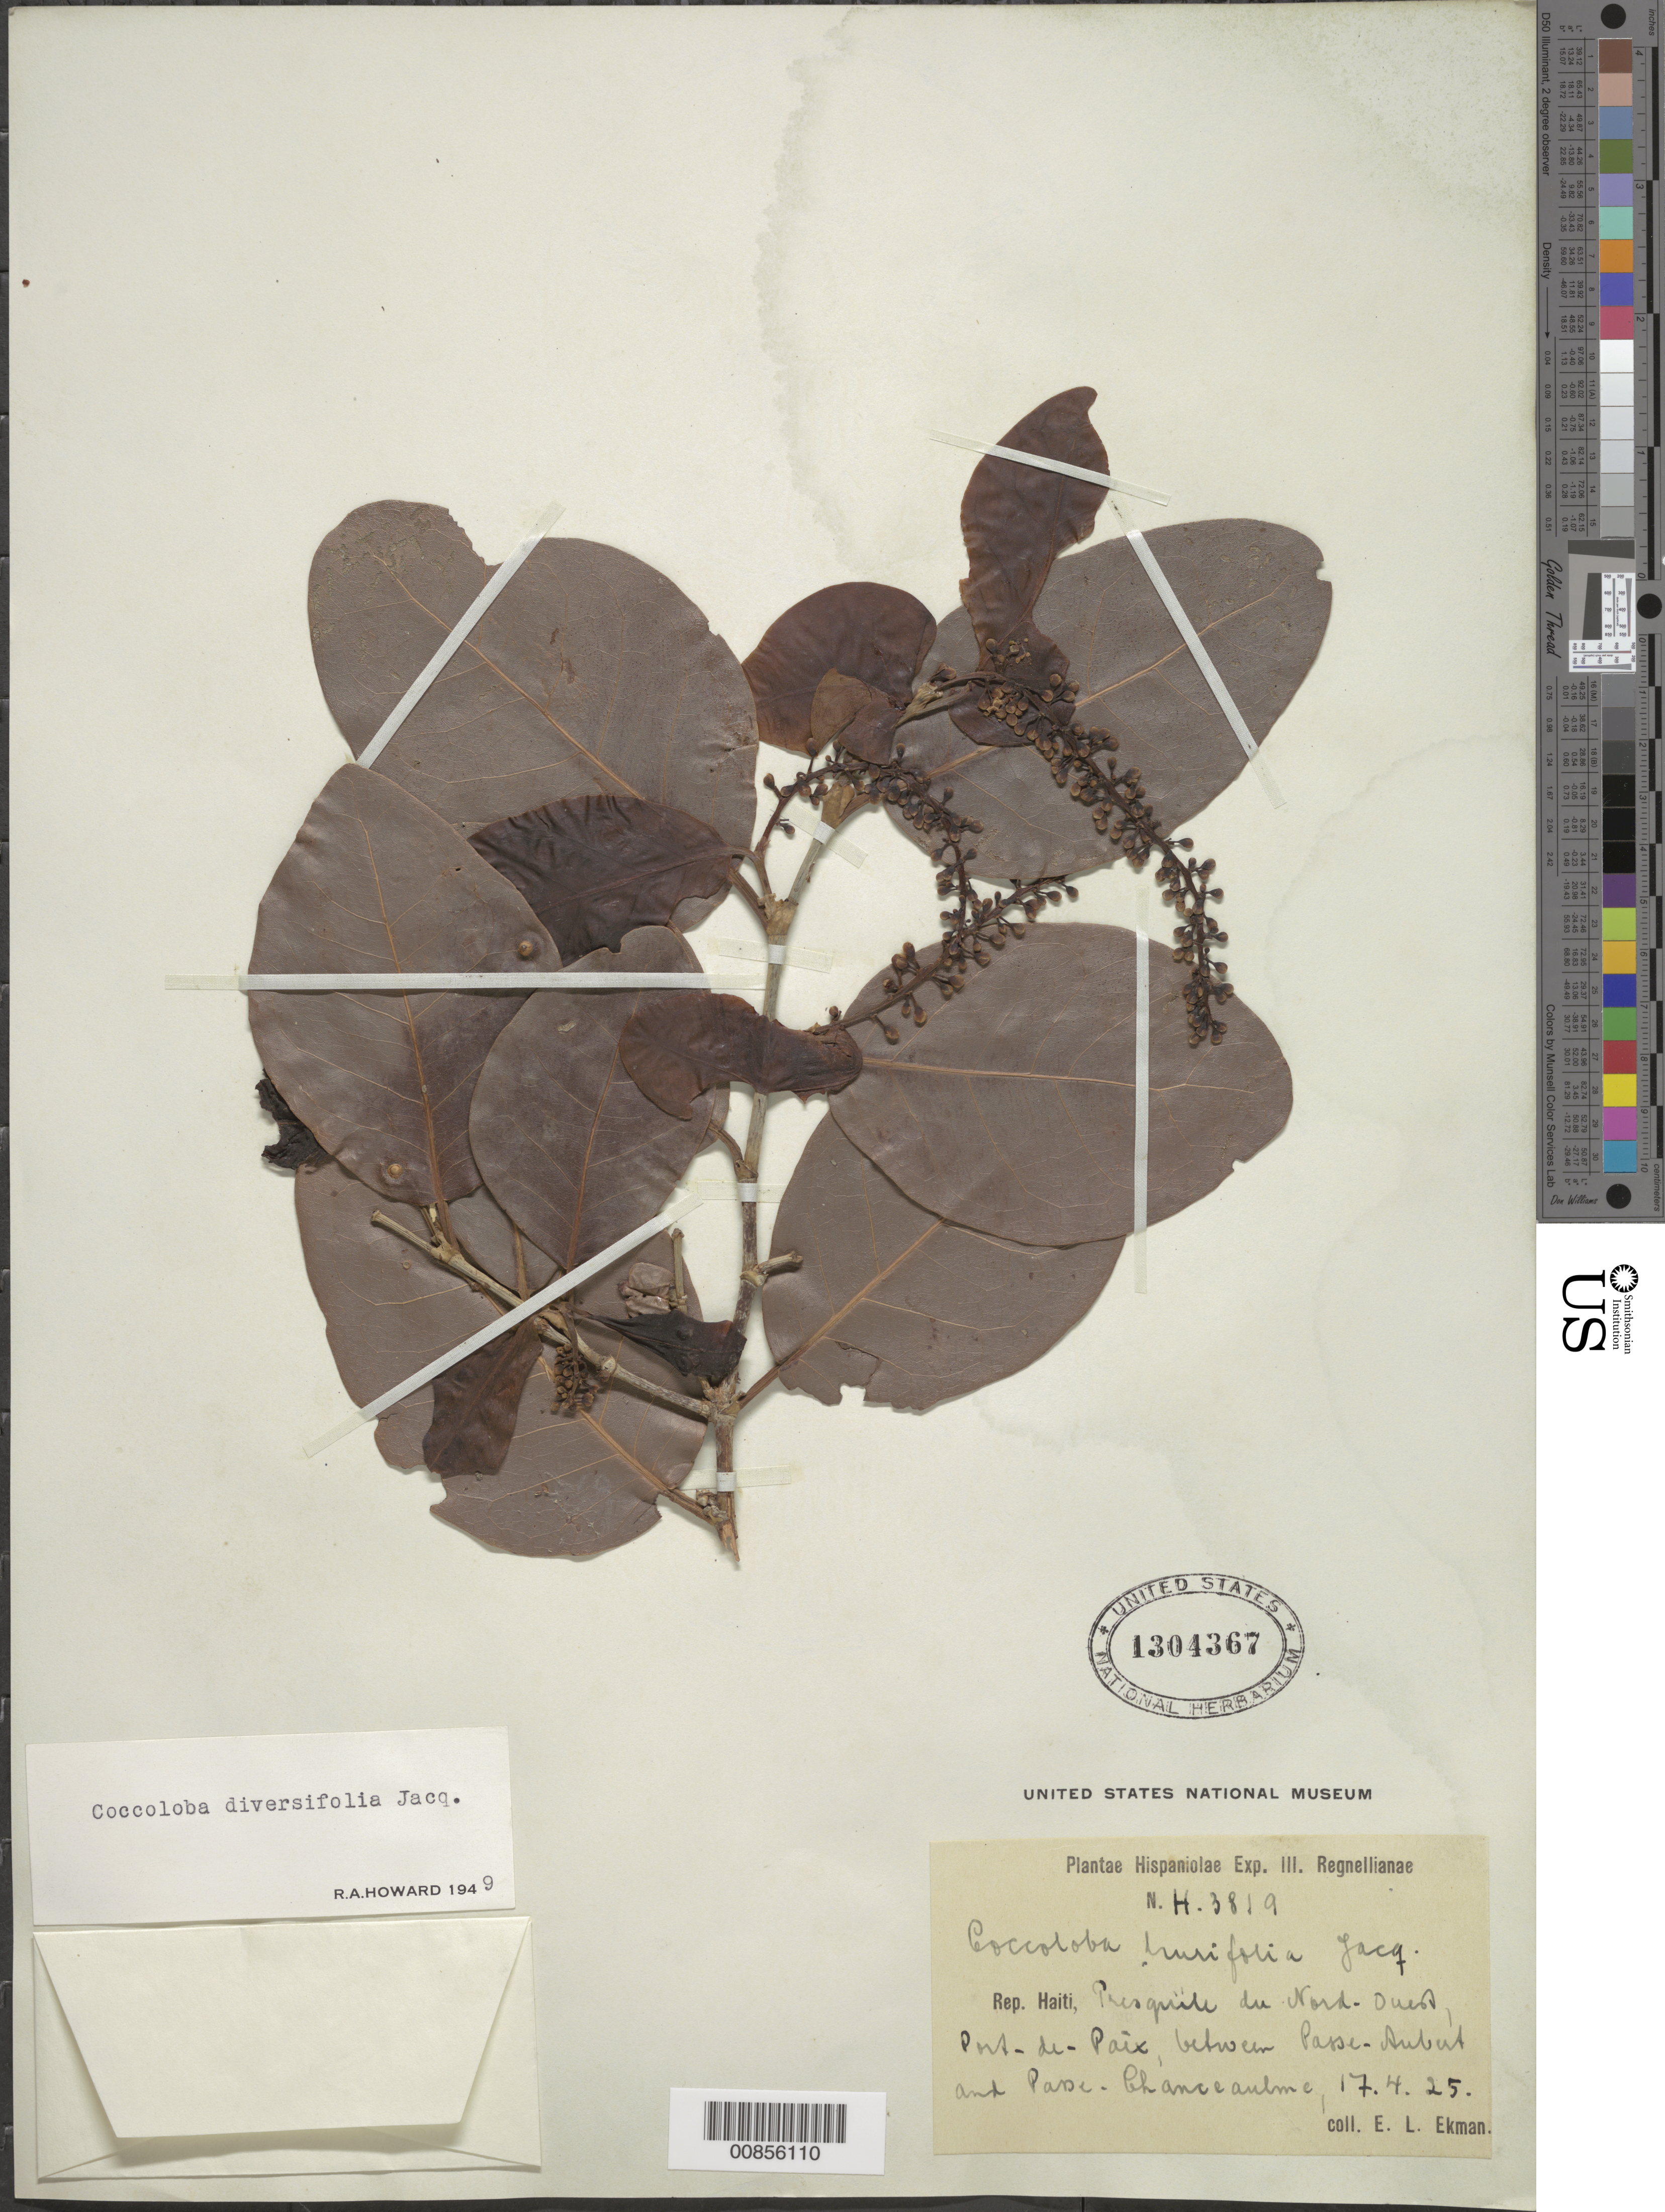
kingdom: Plantae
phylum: Tracheophyta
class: Magnoliopsida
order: Caryophyllales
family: Polygonaceae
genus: Coccoloba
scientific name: Coccoloba diversifolia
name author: Jacq.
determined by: Howard, R. A.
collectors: E. L. Ekman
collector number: H 3819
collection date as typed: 17 Apr 1925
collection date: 1925-04-17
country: Haiti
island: Hispaniola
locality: Presqu'île du Nord-Ouest, Port-de-Paix, "Passe"-Aubert and "Passe"-Chanceaulme.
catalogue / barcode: US 1304367